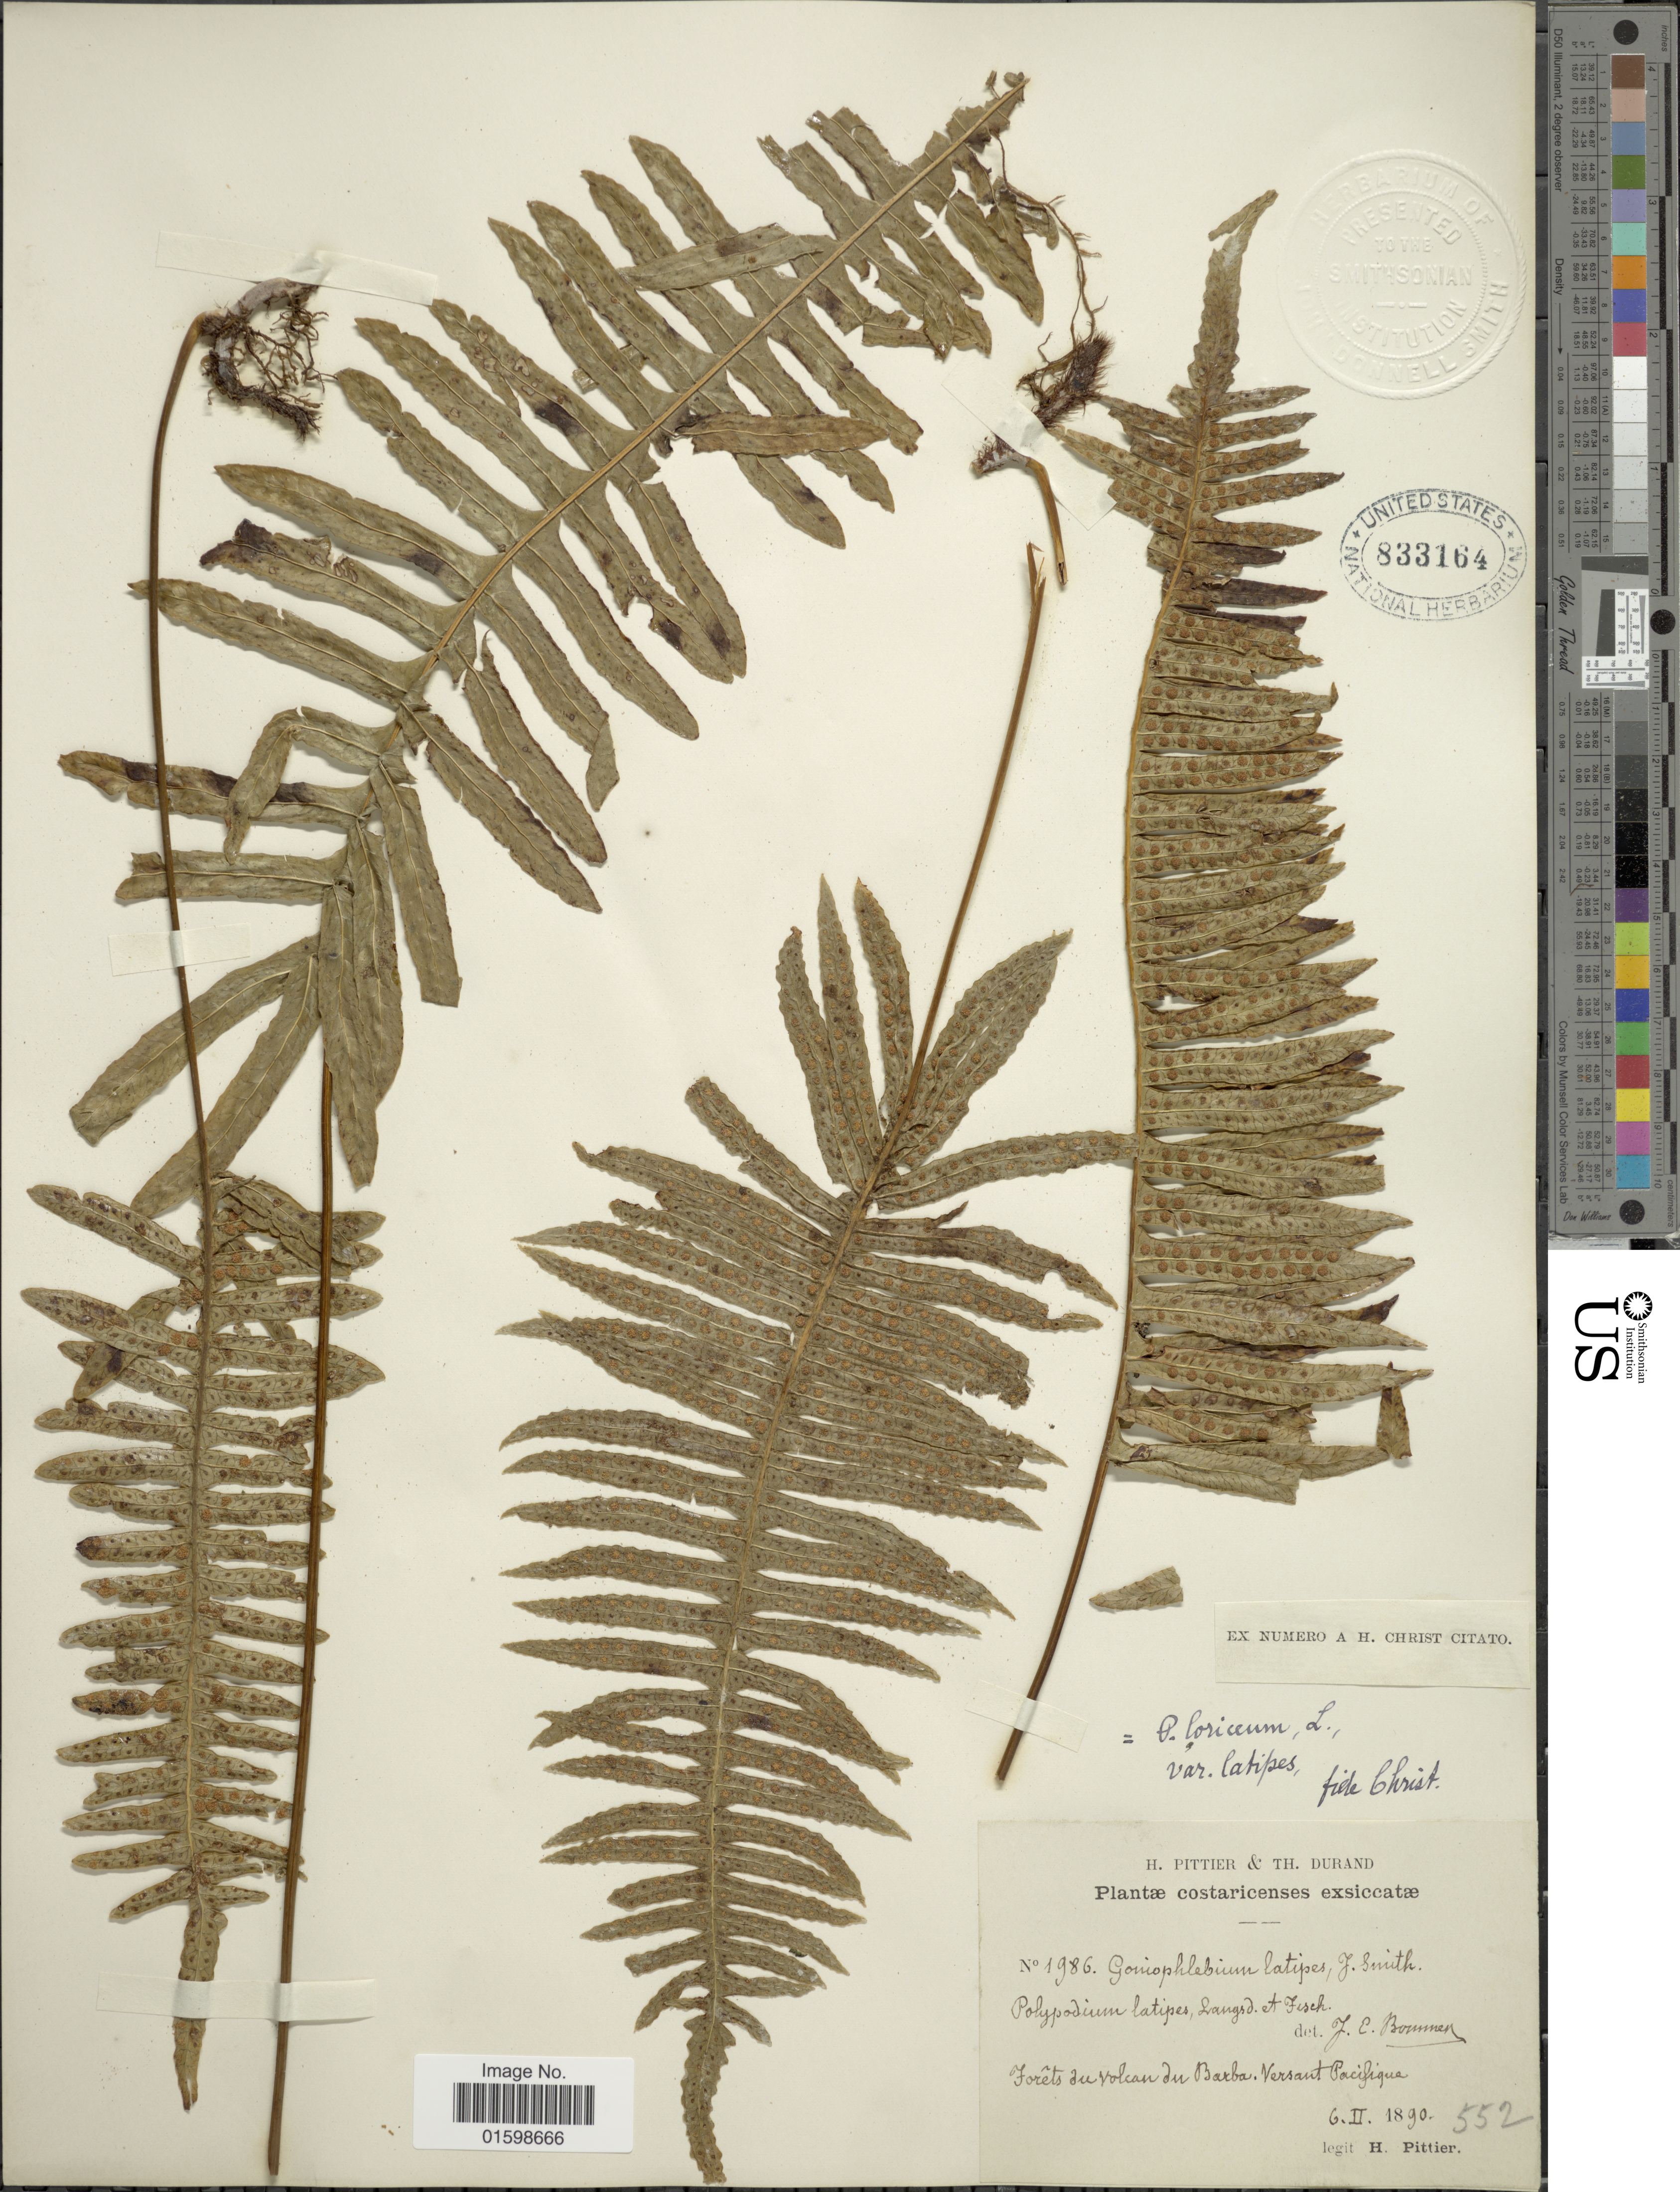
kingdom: Plantae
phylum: Tracheophyta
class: Polypodiopsida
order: Polypodiales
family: Polypodiaceae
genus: Pleopeltis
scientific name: Pleopeltis wiesbaurii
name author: (Sodiro) Lellinger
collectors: H. F. Pittier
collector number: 1986/552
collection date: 1890-02-06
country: Costa Rica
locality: Forêts du Volcan du Barba, Versant Pacifique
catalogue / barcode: US 833164